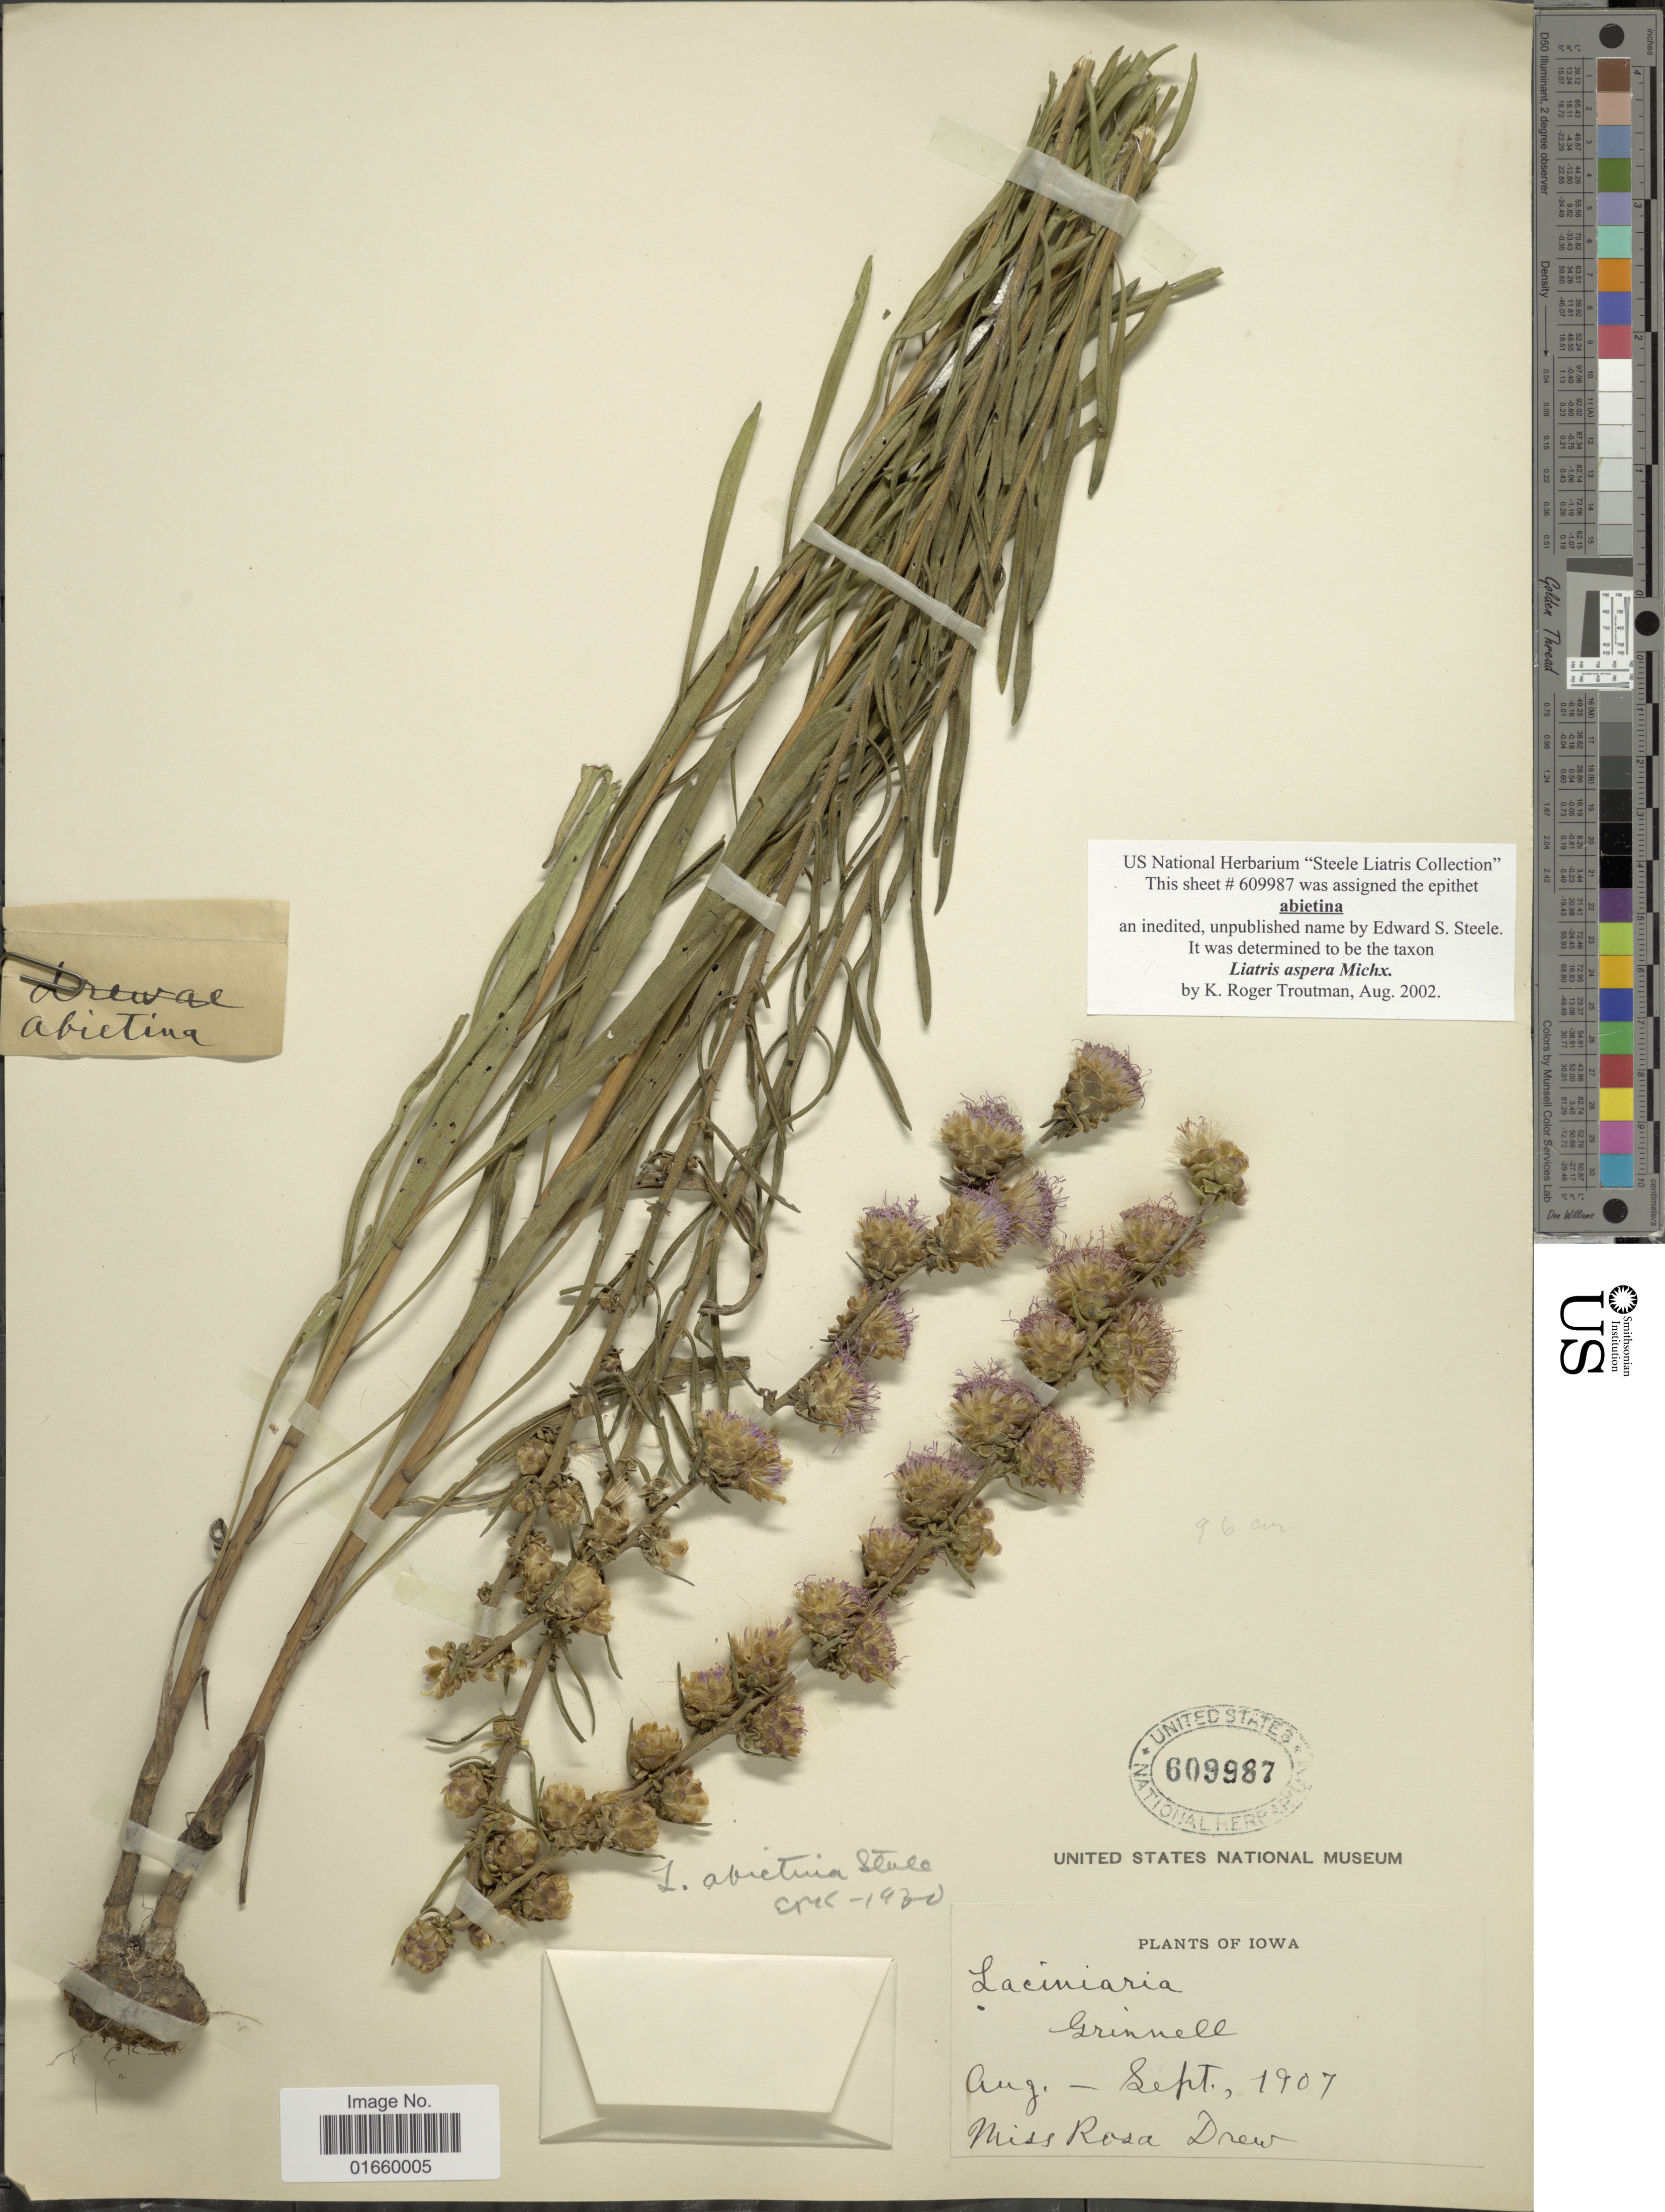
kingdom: Plantae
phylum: Tracheophyta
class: Magnoliopsida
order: Asterales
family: Asteraceae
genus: Liatris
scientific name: Liatris aspera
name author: Michx.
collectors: R. Drew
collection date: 1907-08/1907-09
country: United States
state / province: Iowa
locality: Grinnell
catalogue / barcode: US 609987